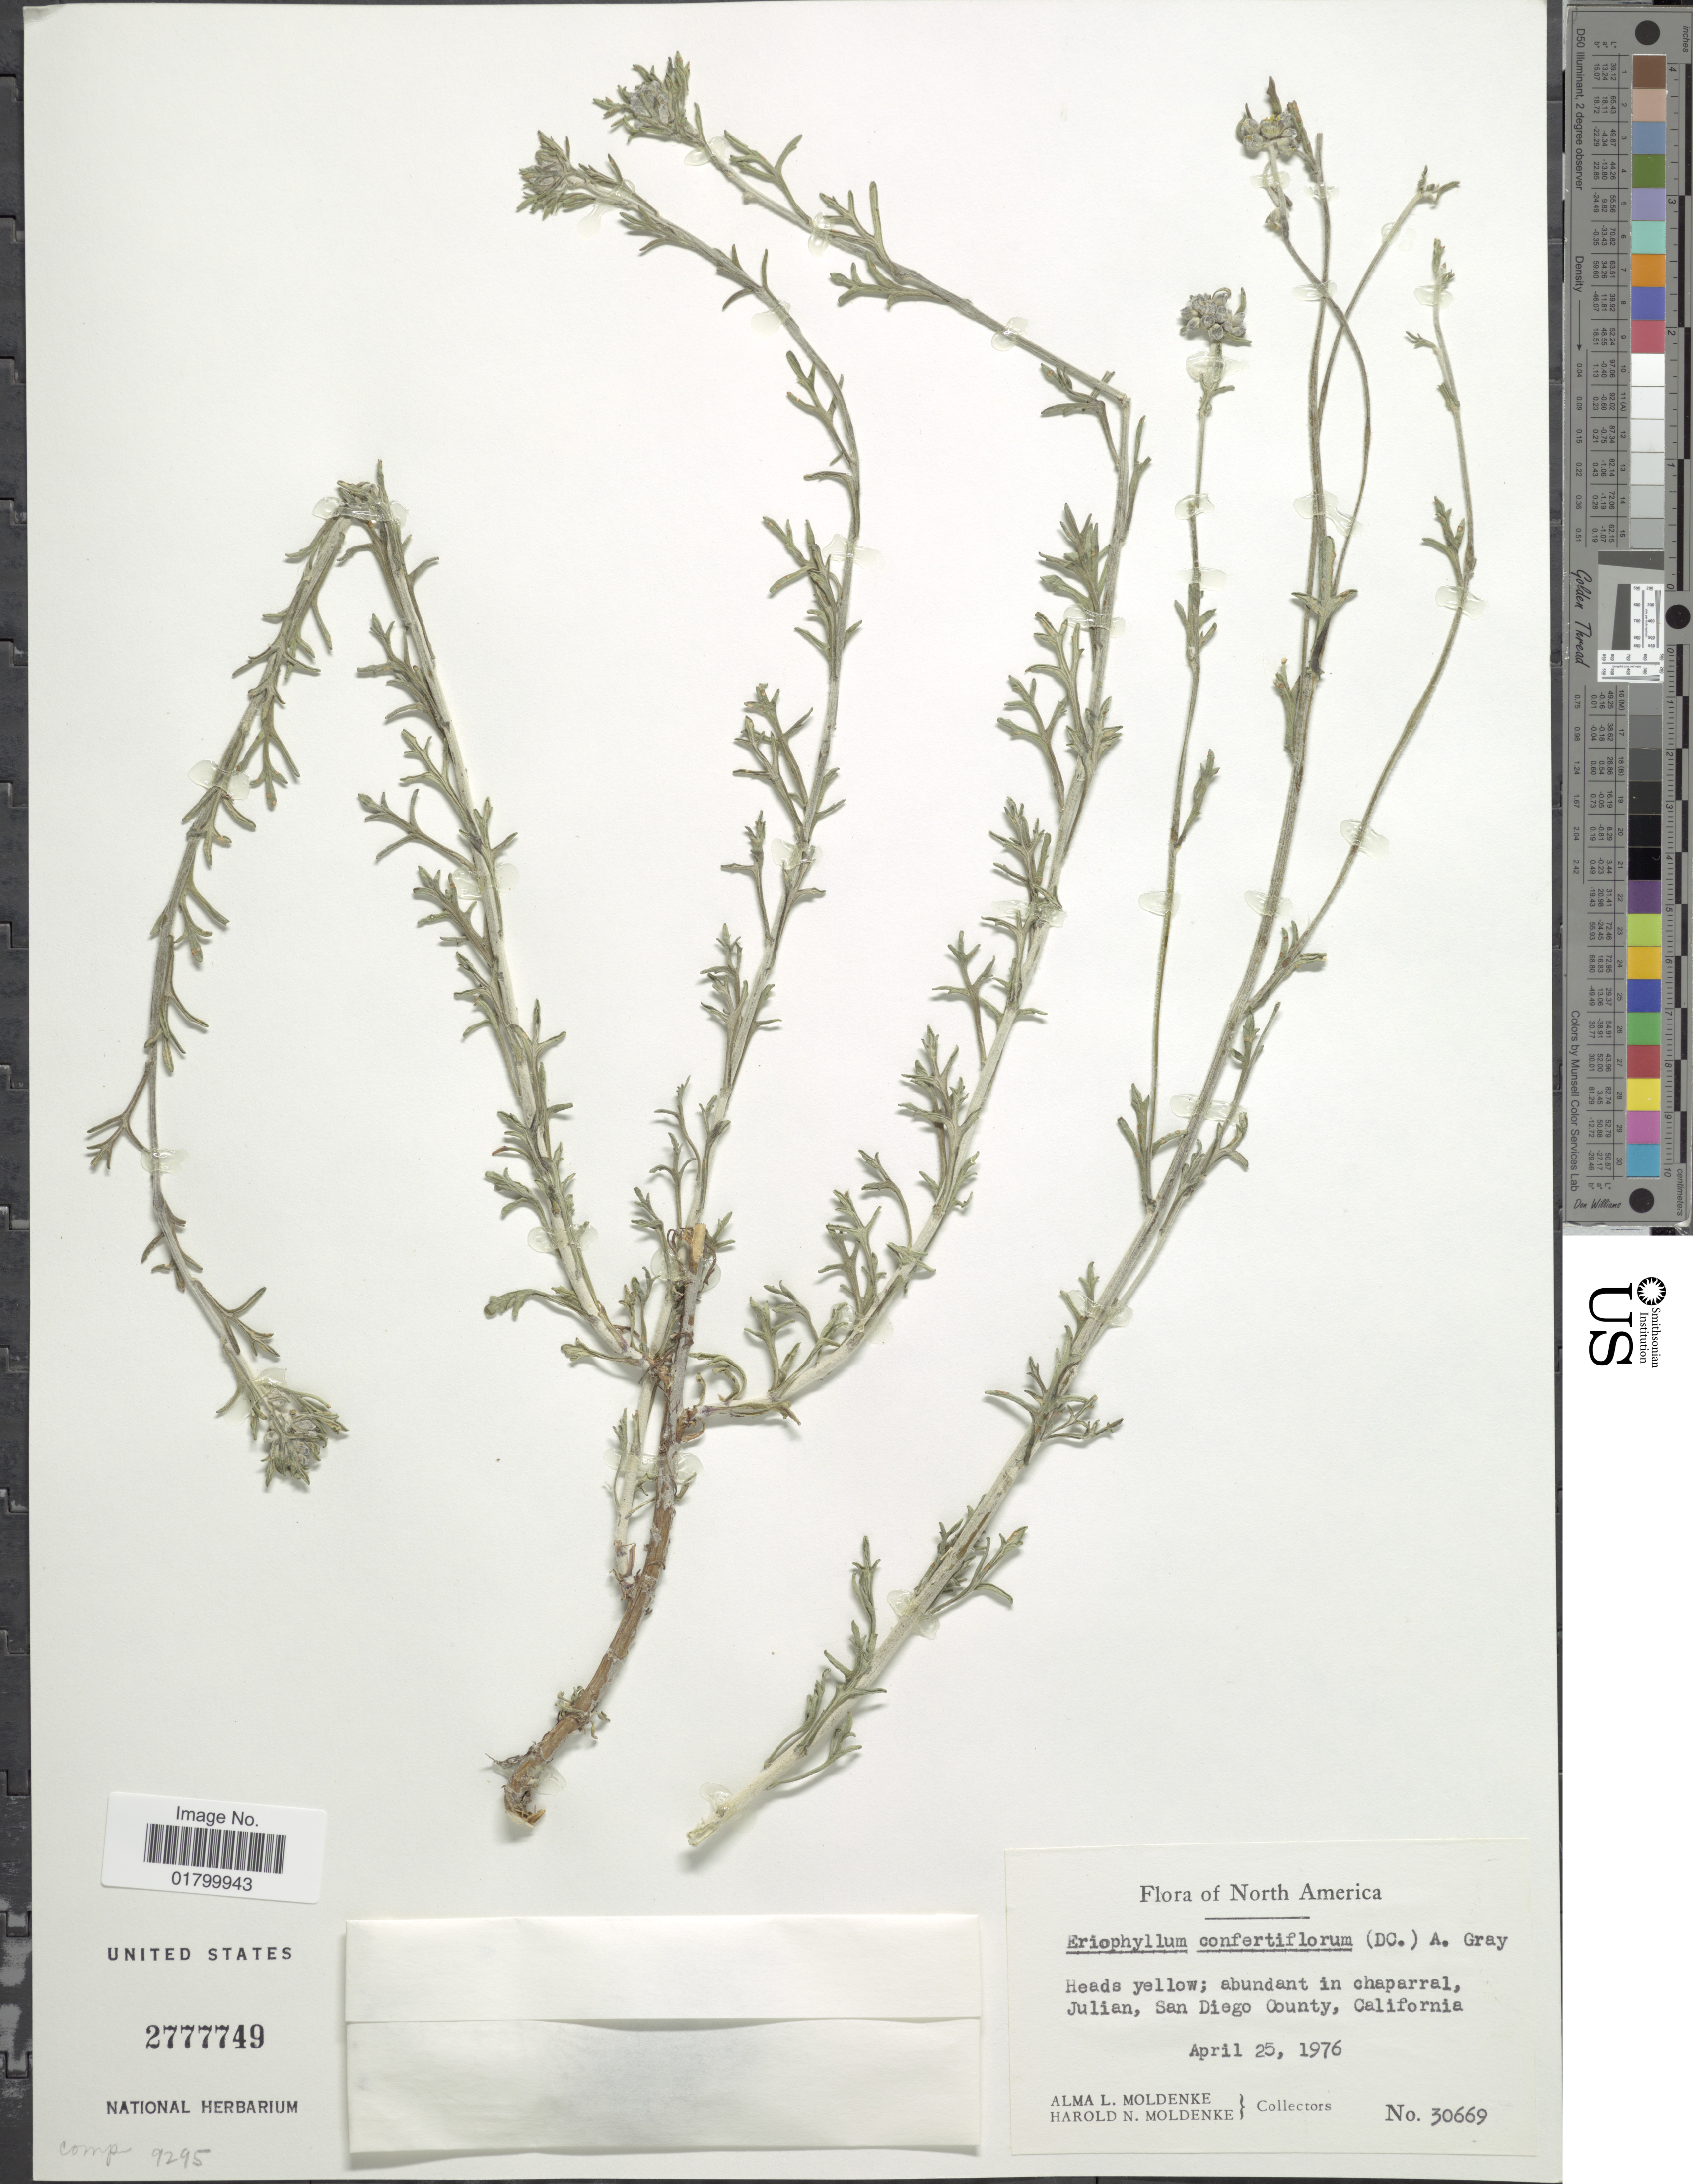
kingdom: Plantae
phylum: Tracheophyta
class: Magnoliopsida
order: Asterales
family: Asteraceae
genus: Eriophyllum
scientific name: Eriophyllum confertiflorum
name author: (DC.) A. Gray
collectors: A. L. Moldenke & H. N. Moldenke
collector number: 30669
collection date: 1976-04-25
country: United States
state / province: California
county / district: San Diego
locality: Julian, San Diego County, California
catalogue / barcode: US 2777749